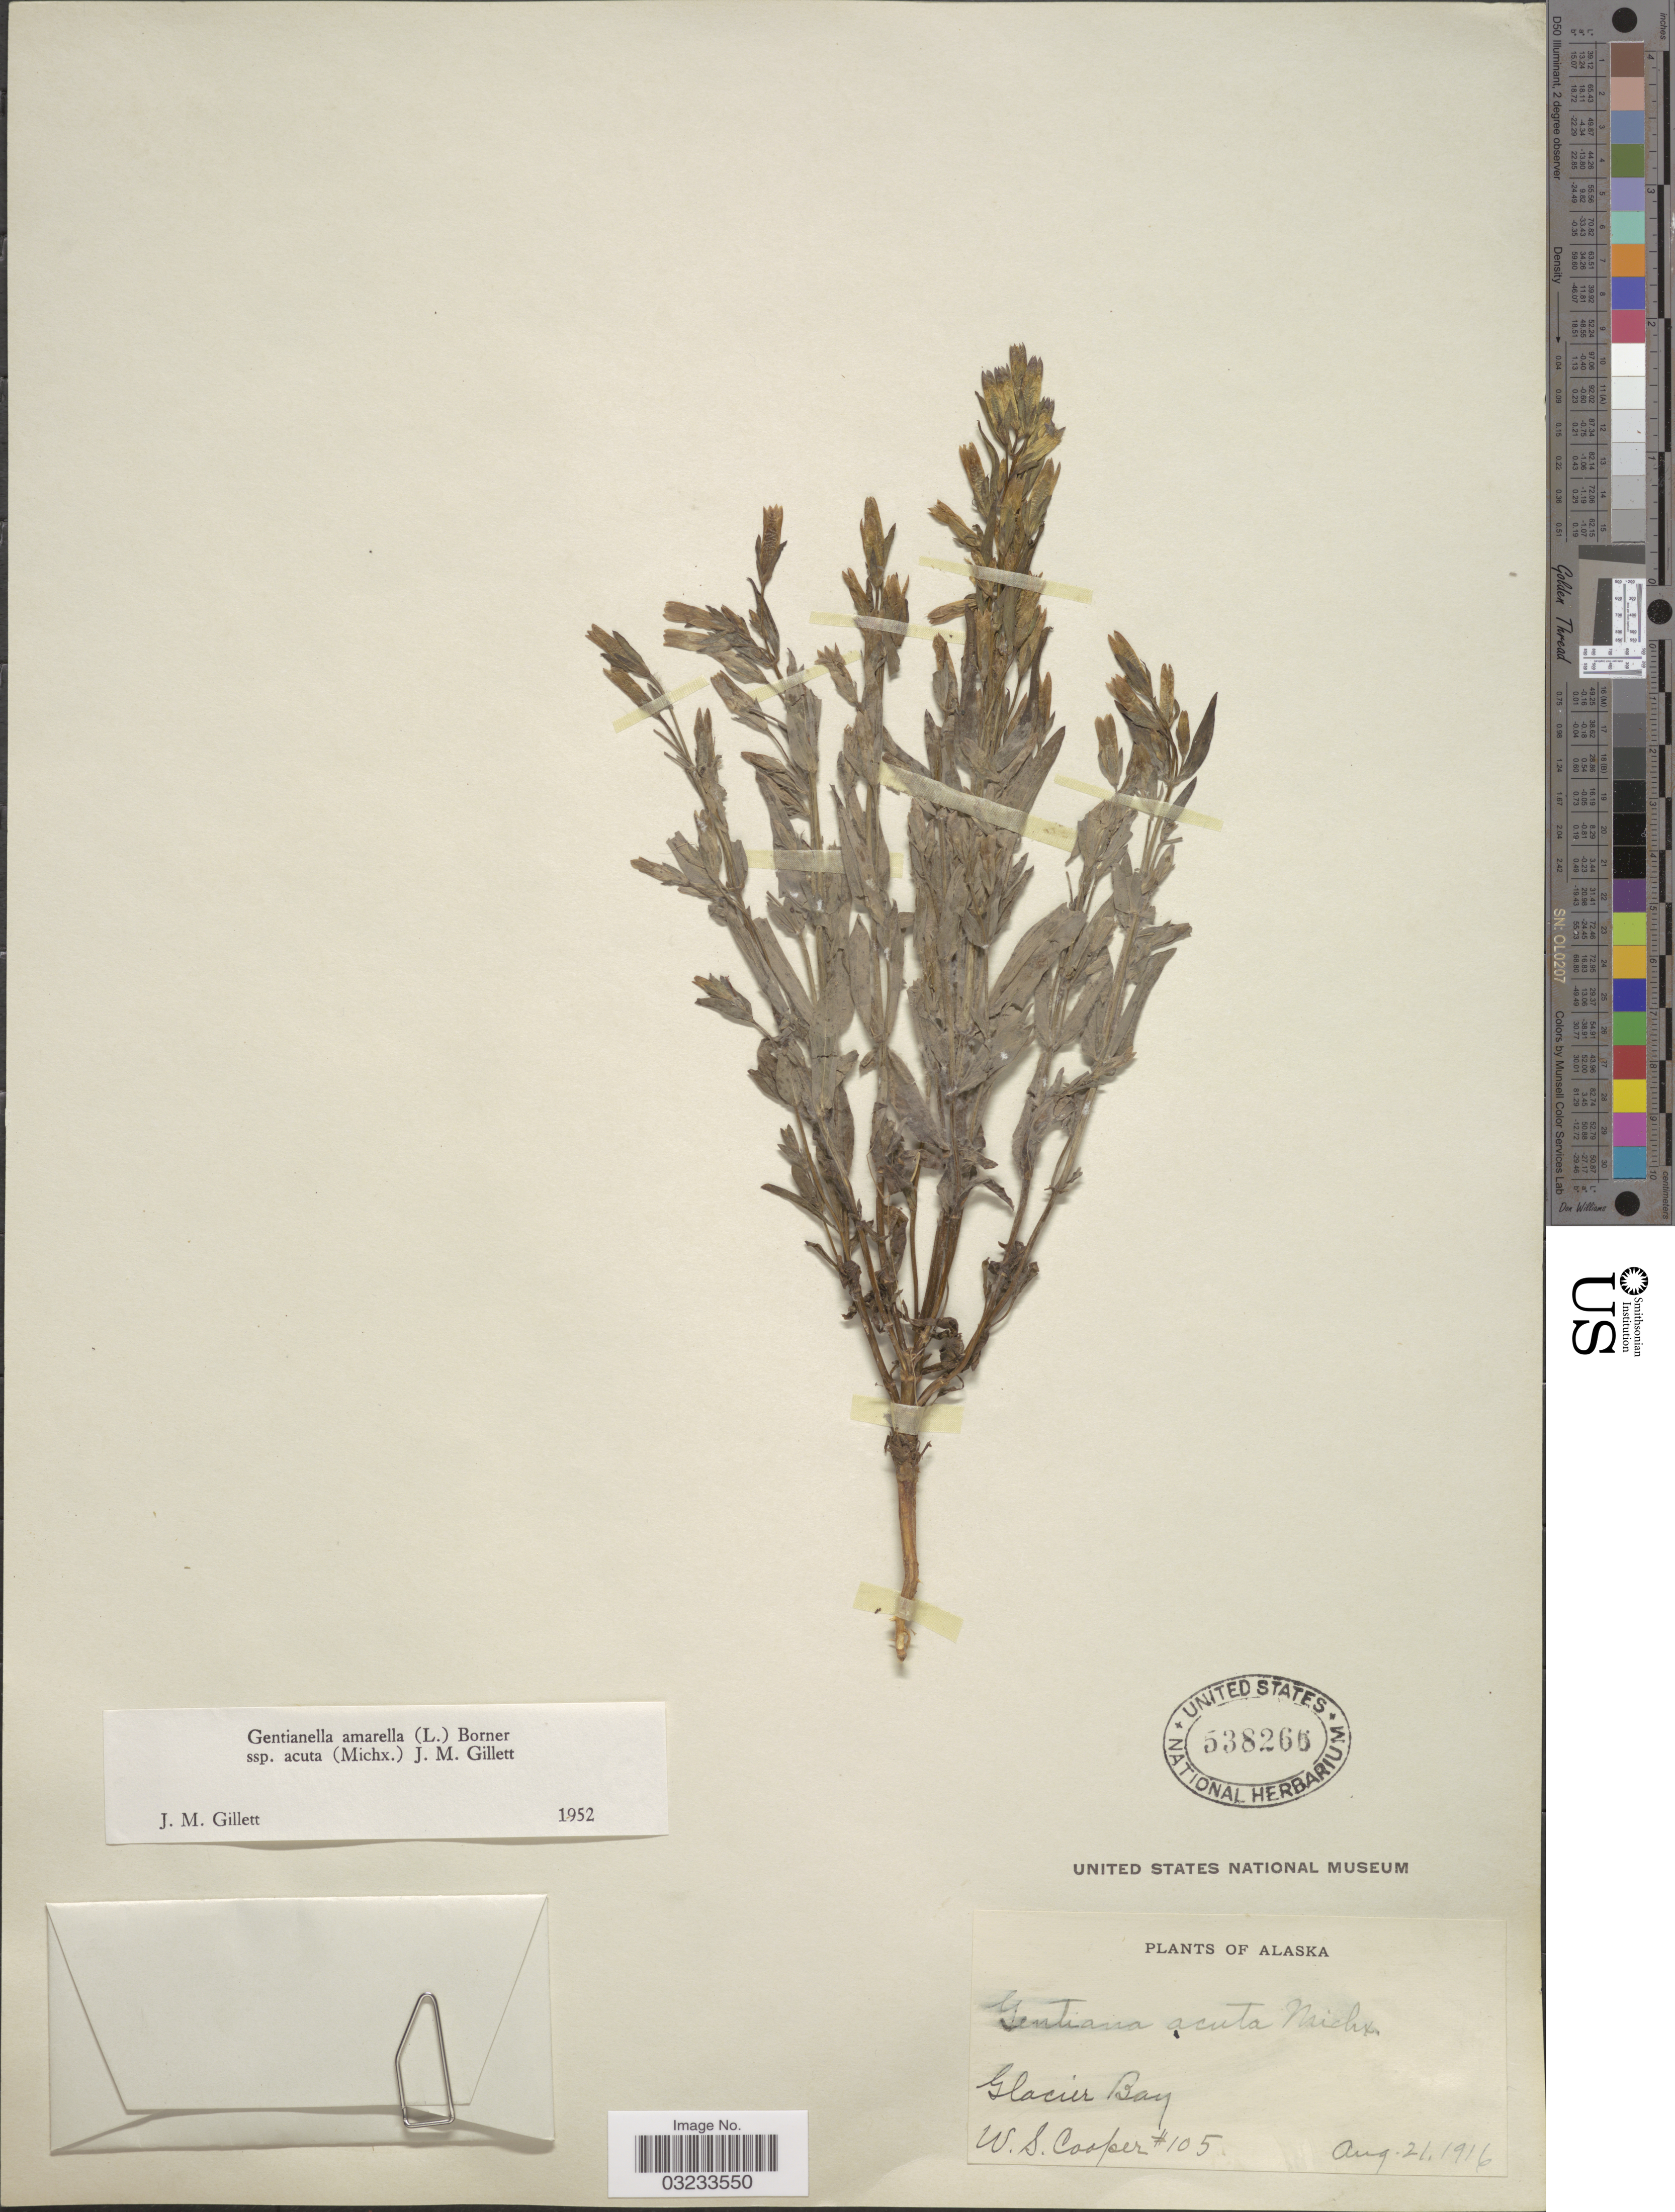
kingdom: Plantae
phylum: Tracheophyta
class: Magnoliopsida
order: Gentianales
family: Gentianaceae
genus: Gentiana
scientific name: Gentiana acuta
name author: Michx.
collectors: W. Cooper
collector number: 105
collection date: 1916-08-21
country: United States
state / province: Alaska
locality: Glacier Bay.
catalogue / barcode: US 538266